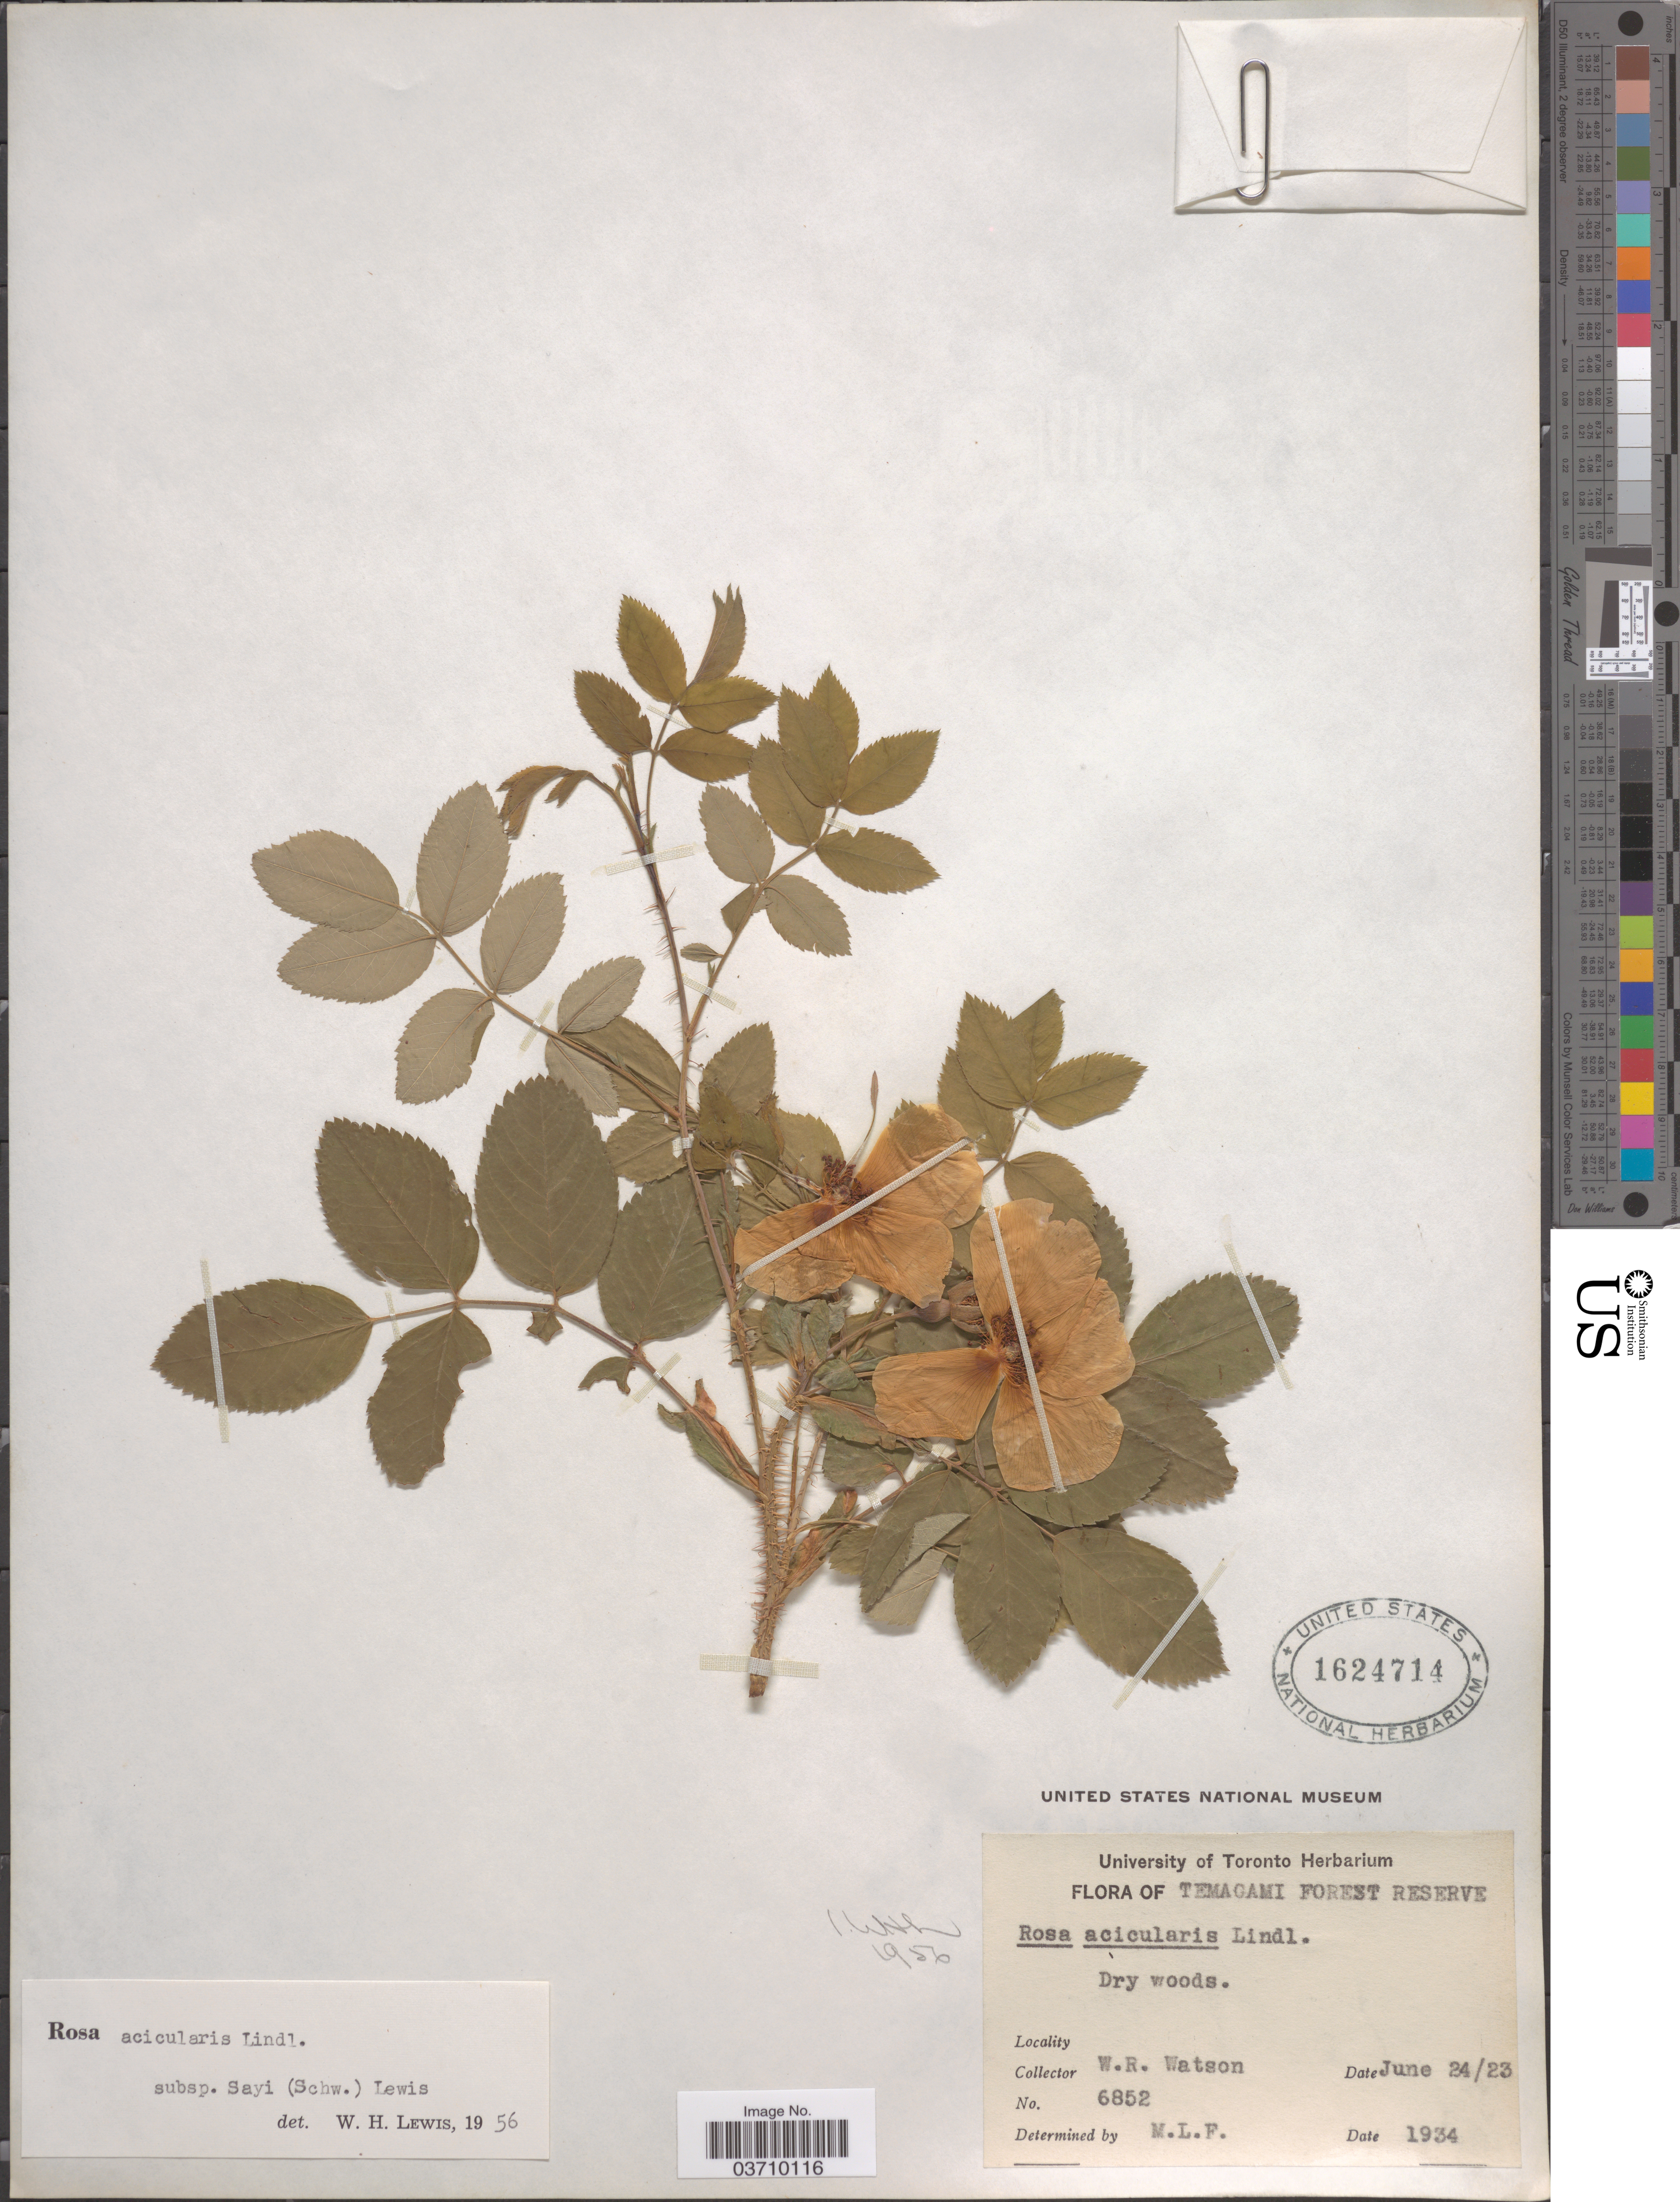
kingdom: Plantae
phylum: Tracheophyta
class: Magnoliopsida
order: Rosales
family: Rosaceae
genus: Rosa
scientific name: Rosa acicularis var. sayi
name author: (Schwein.) Rehder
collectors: W. R. Watson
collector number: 6852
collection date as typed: Transcribed d/m/y: 24/6/23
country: Canada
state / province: Ontario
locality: Temagami Forest Reserve.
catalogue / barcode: US 1624714